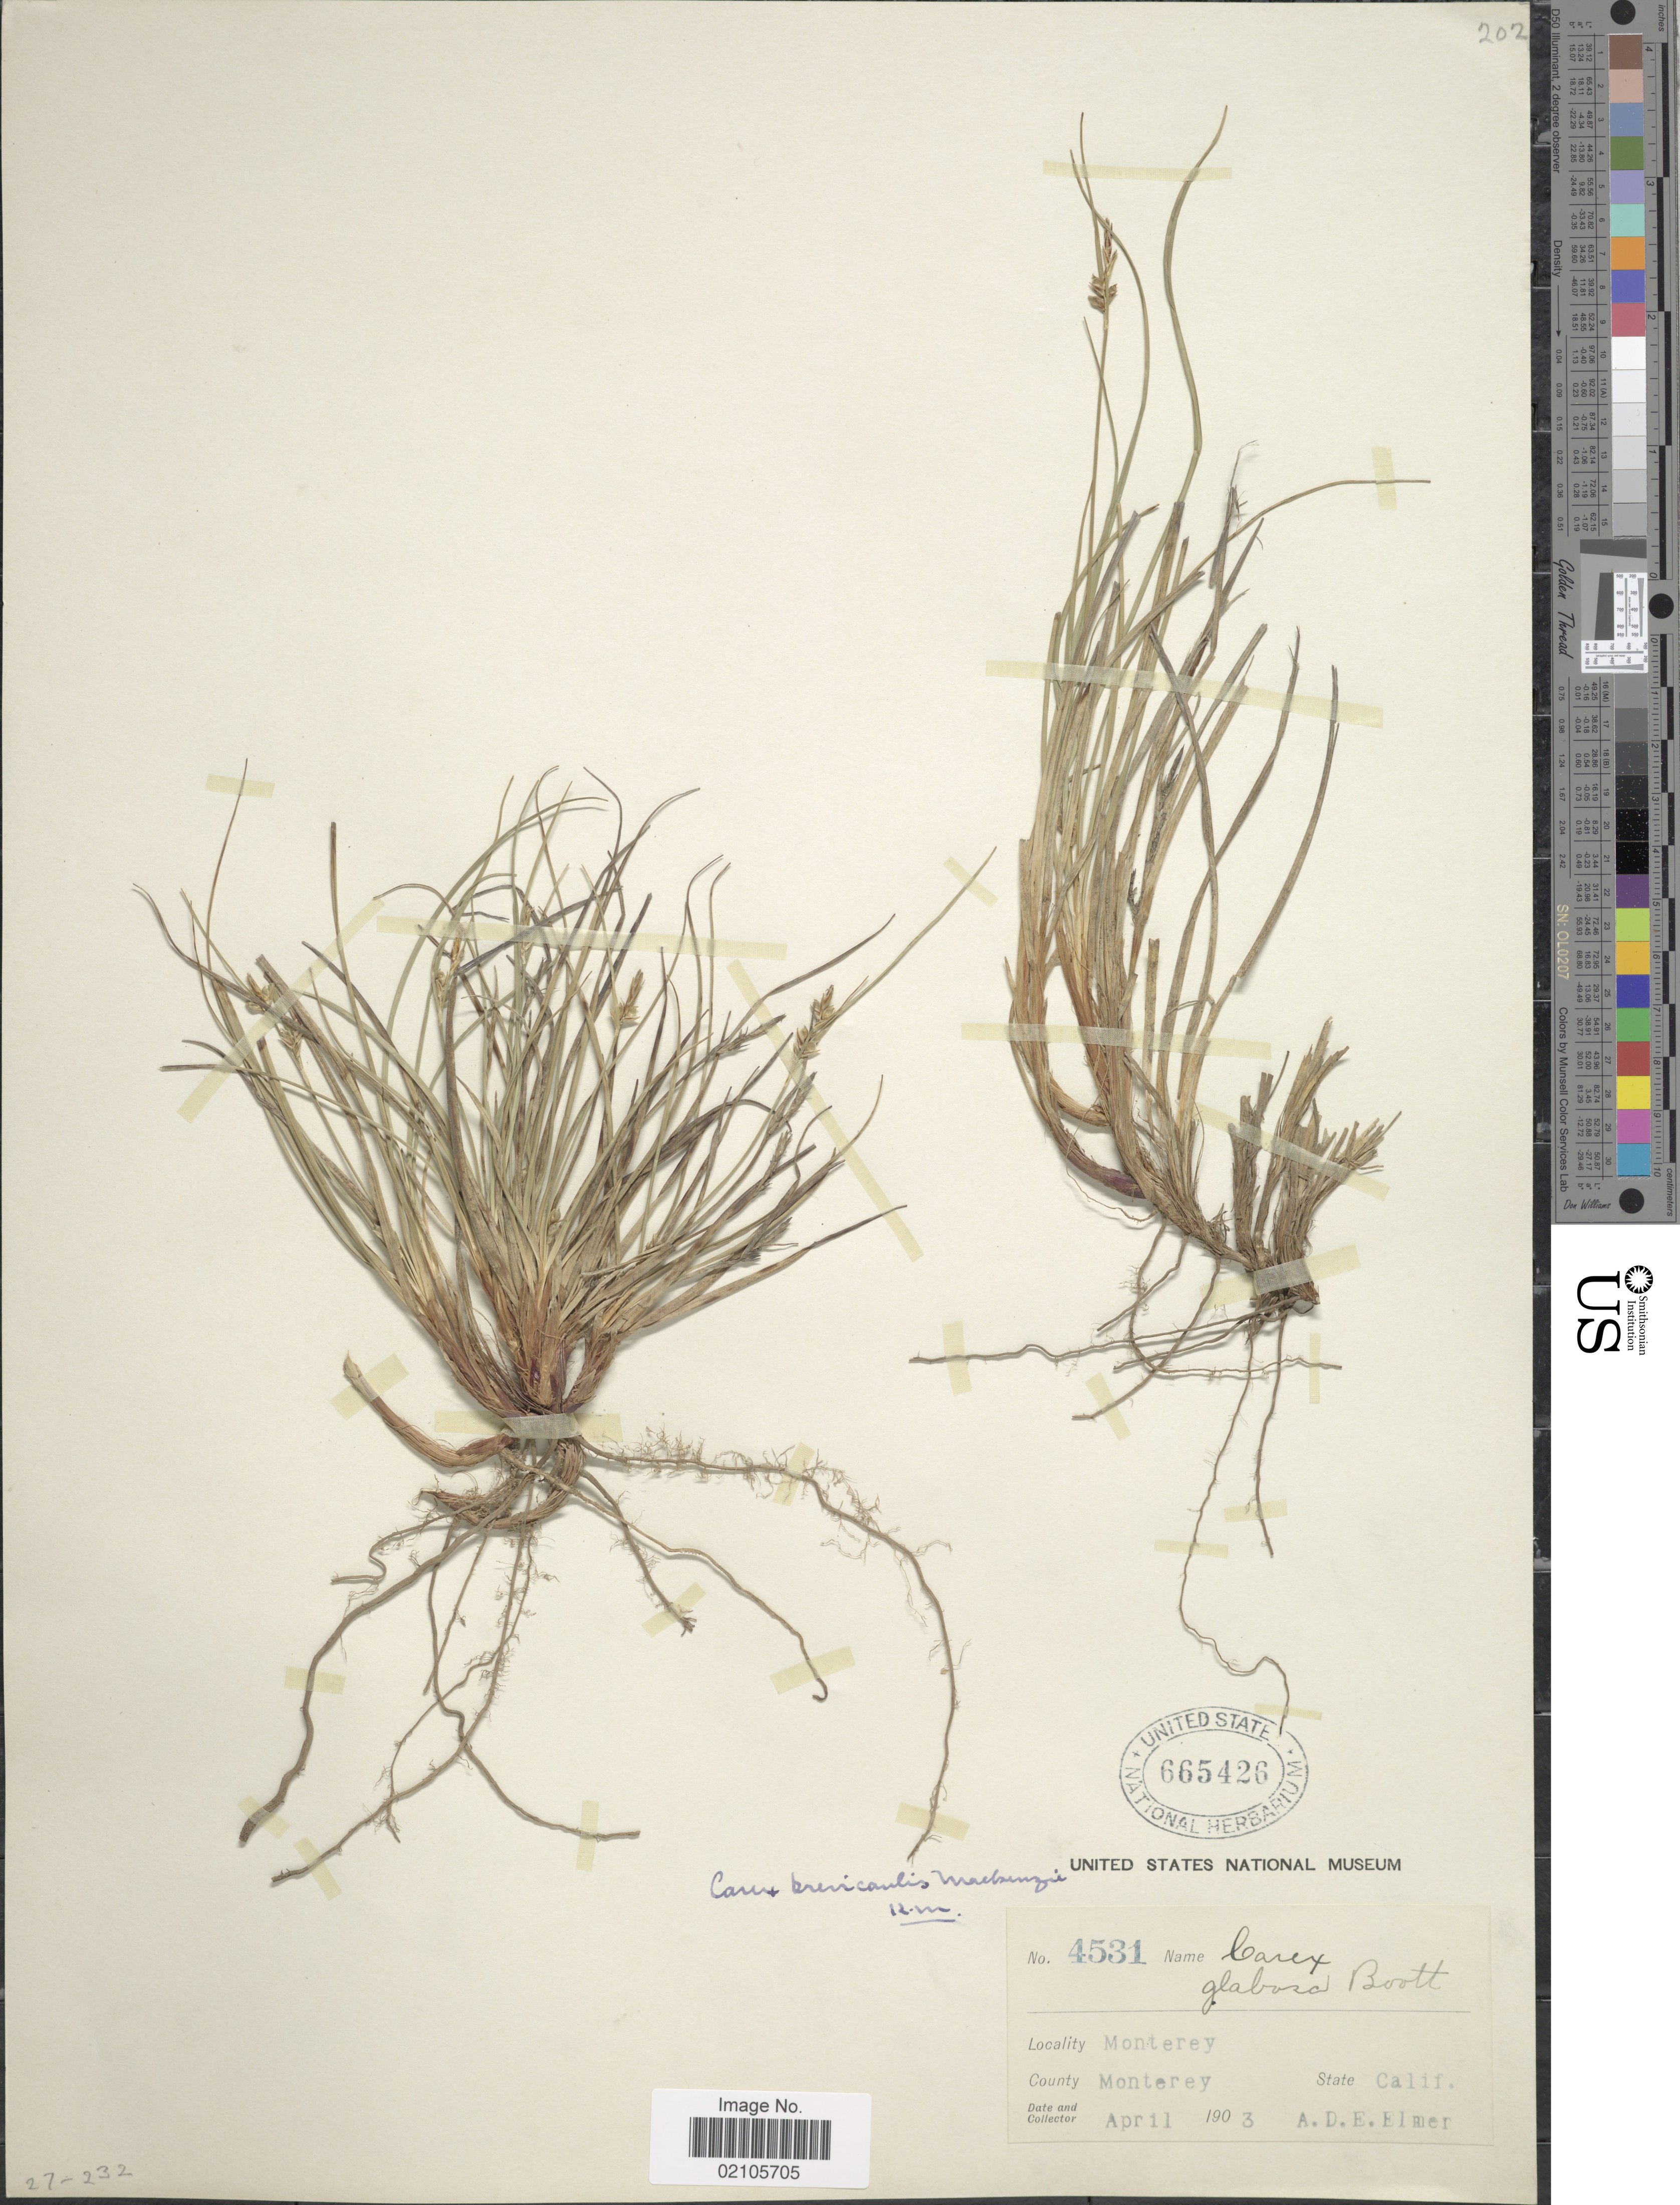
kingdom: Plantae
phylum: Tracheophyta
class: Liliopsida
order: Poales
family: Cyperaceae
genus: Carex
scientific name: Carex brevicaulis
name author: Thouars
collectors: A. D. E. Elmer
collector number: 4531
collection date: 1903-04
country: United States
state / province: California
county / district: Monterey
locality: Monterey, County Monterey, State Calif.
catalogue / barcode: US 665426